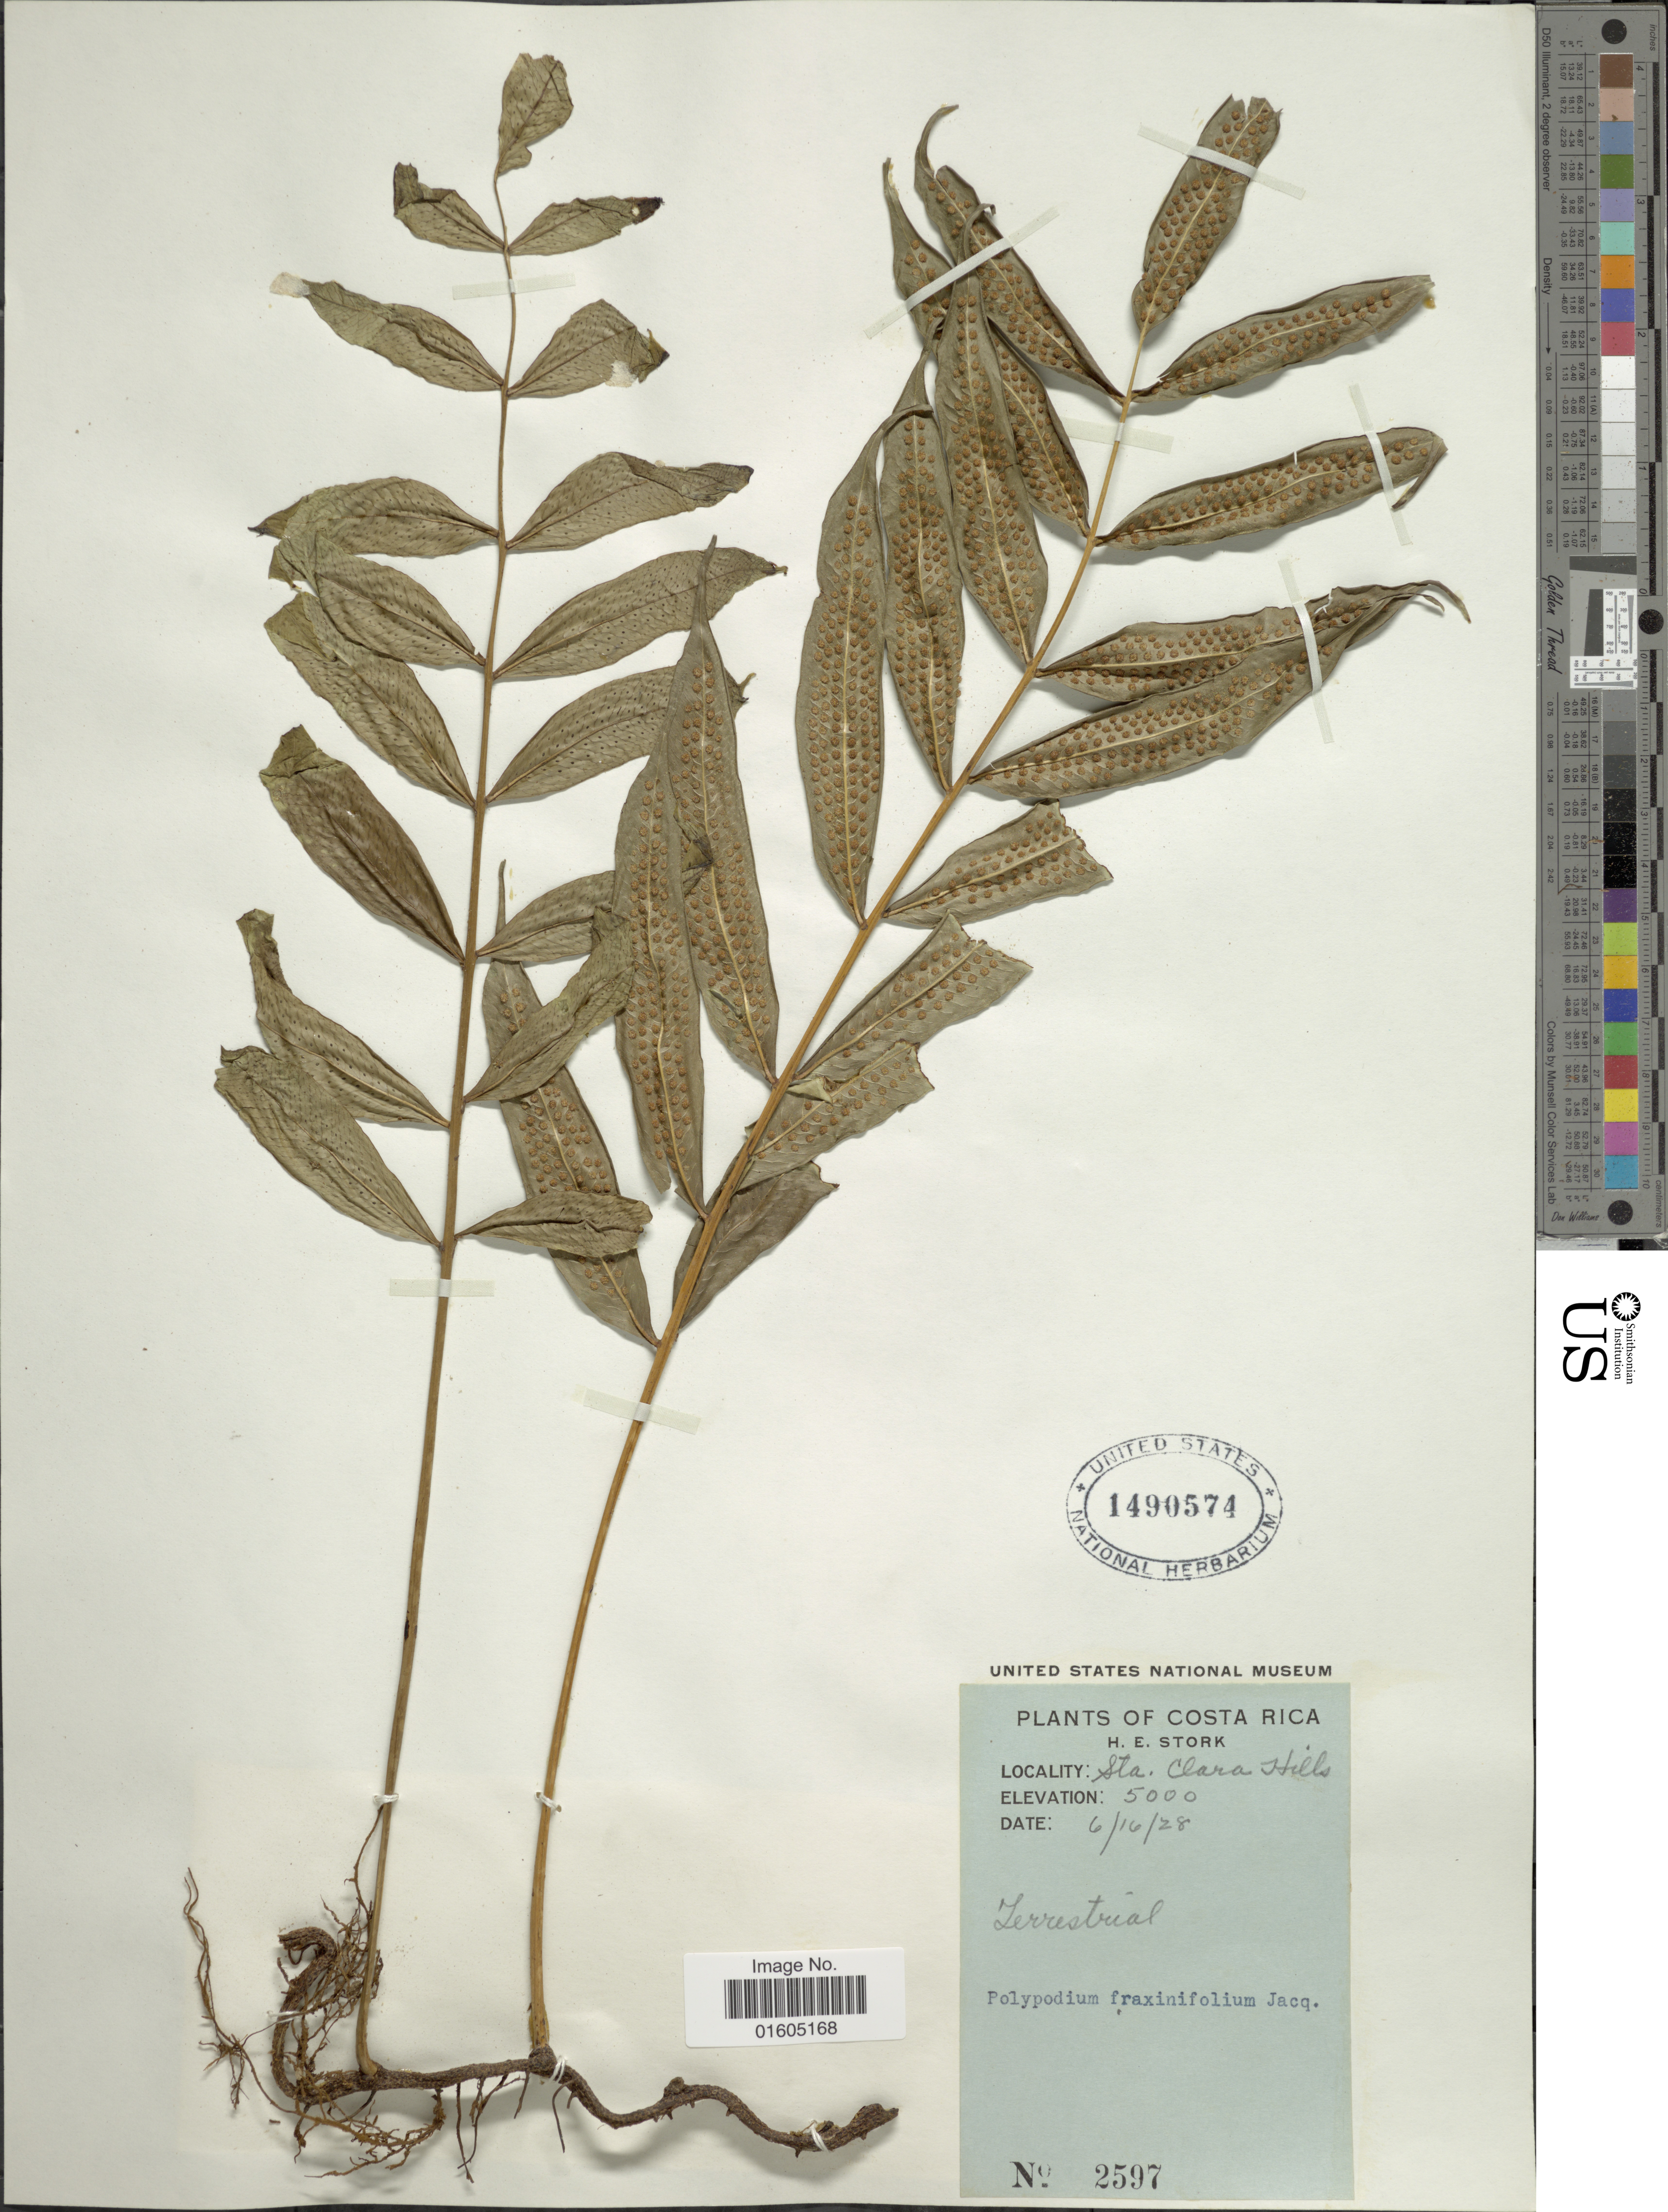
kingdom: Plantae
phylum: Tracheophyta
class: Polypodiopsida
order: Polypodiales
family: Polypodiaceae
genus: Serpocaulon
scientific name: Serpocaulon fraxinifolium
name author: (Jacq.) A.R. Sm.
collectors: H. E. Stork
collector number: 2597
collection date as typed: Transcribed d/m/y: 16/6/28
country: Costa Rica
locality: Sta. Clara Hills, Costa Rica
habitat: Terrestrial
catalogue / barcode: US 1490574